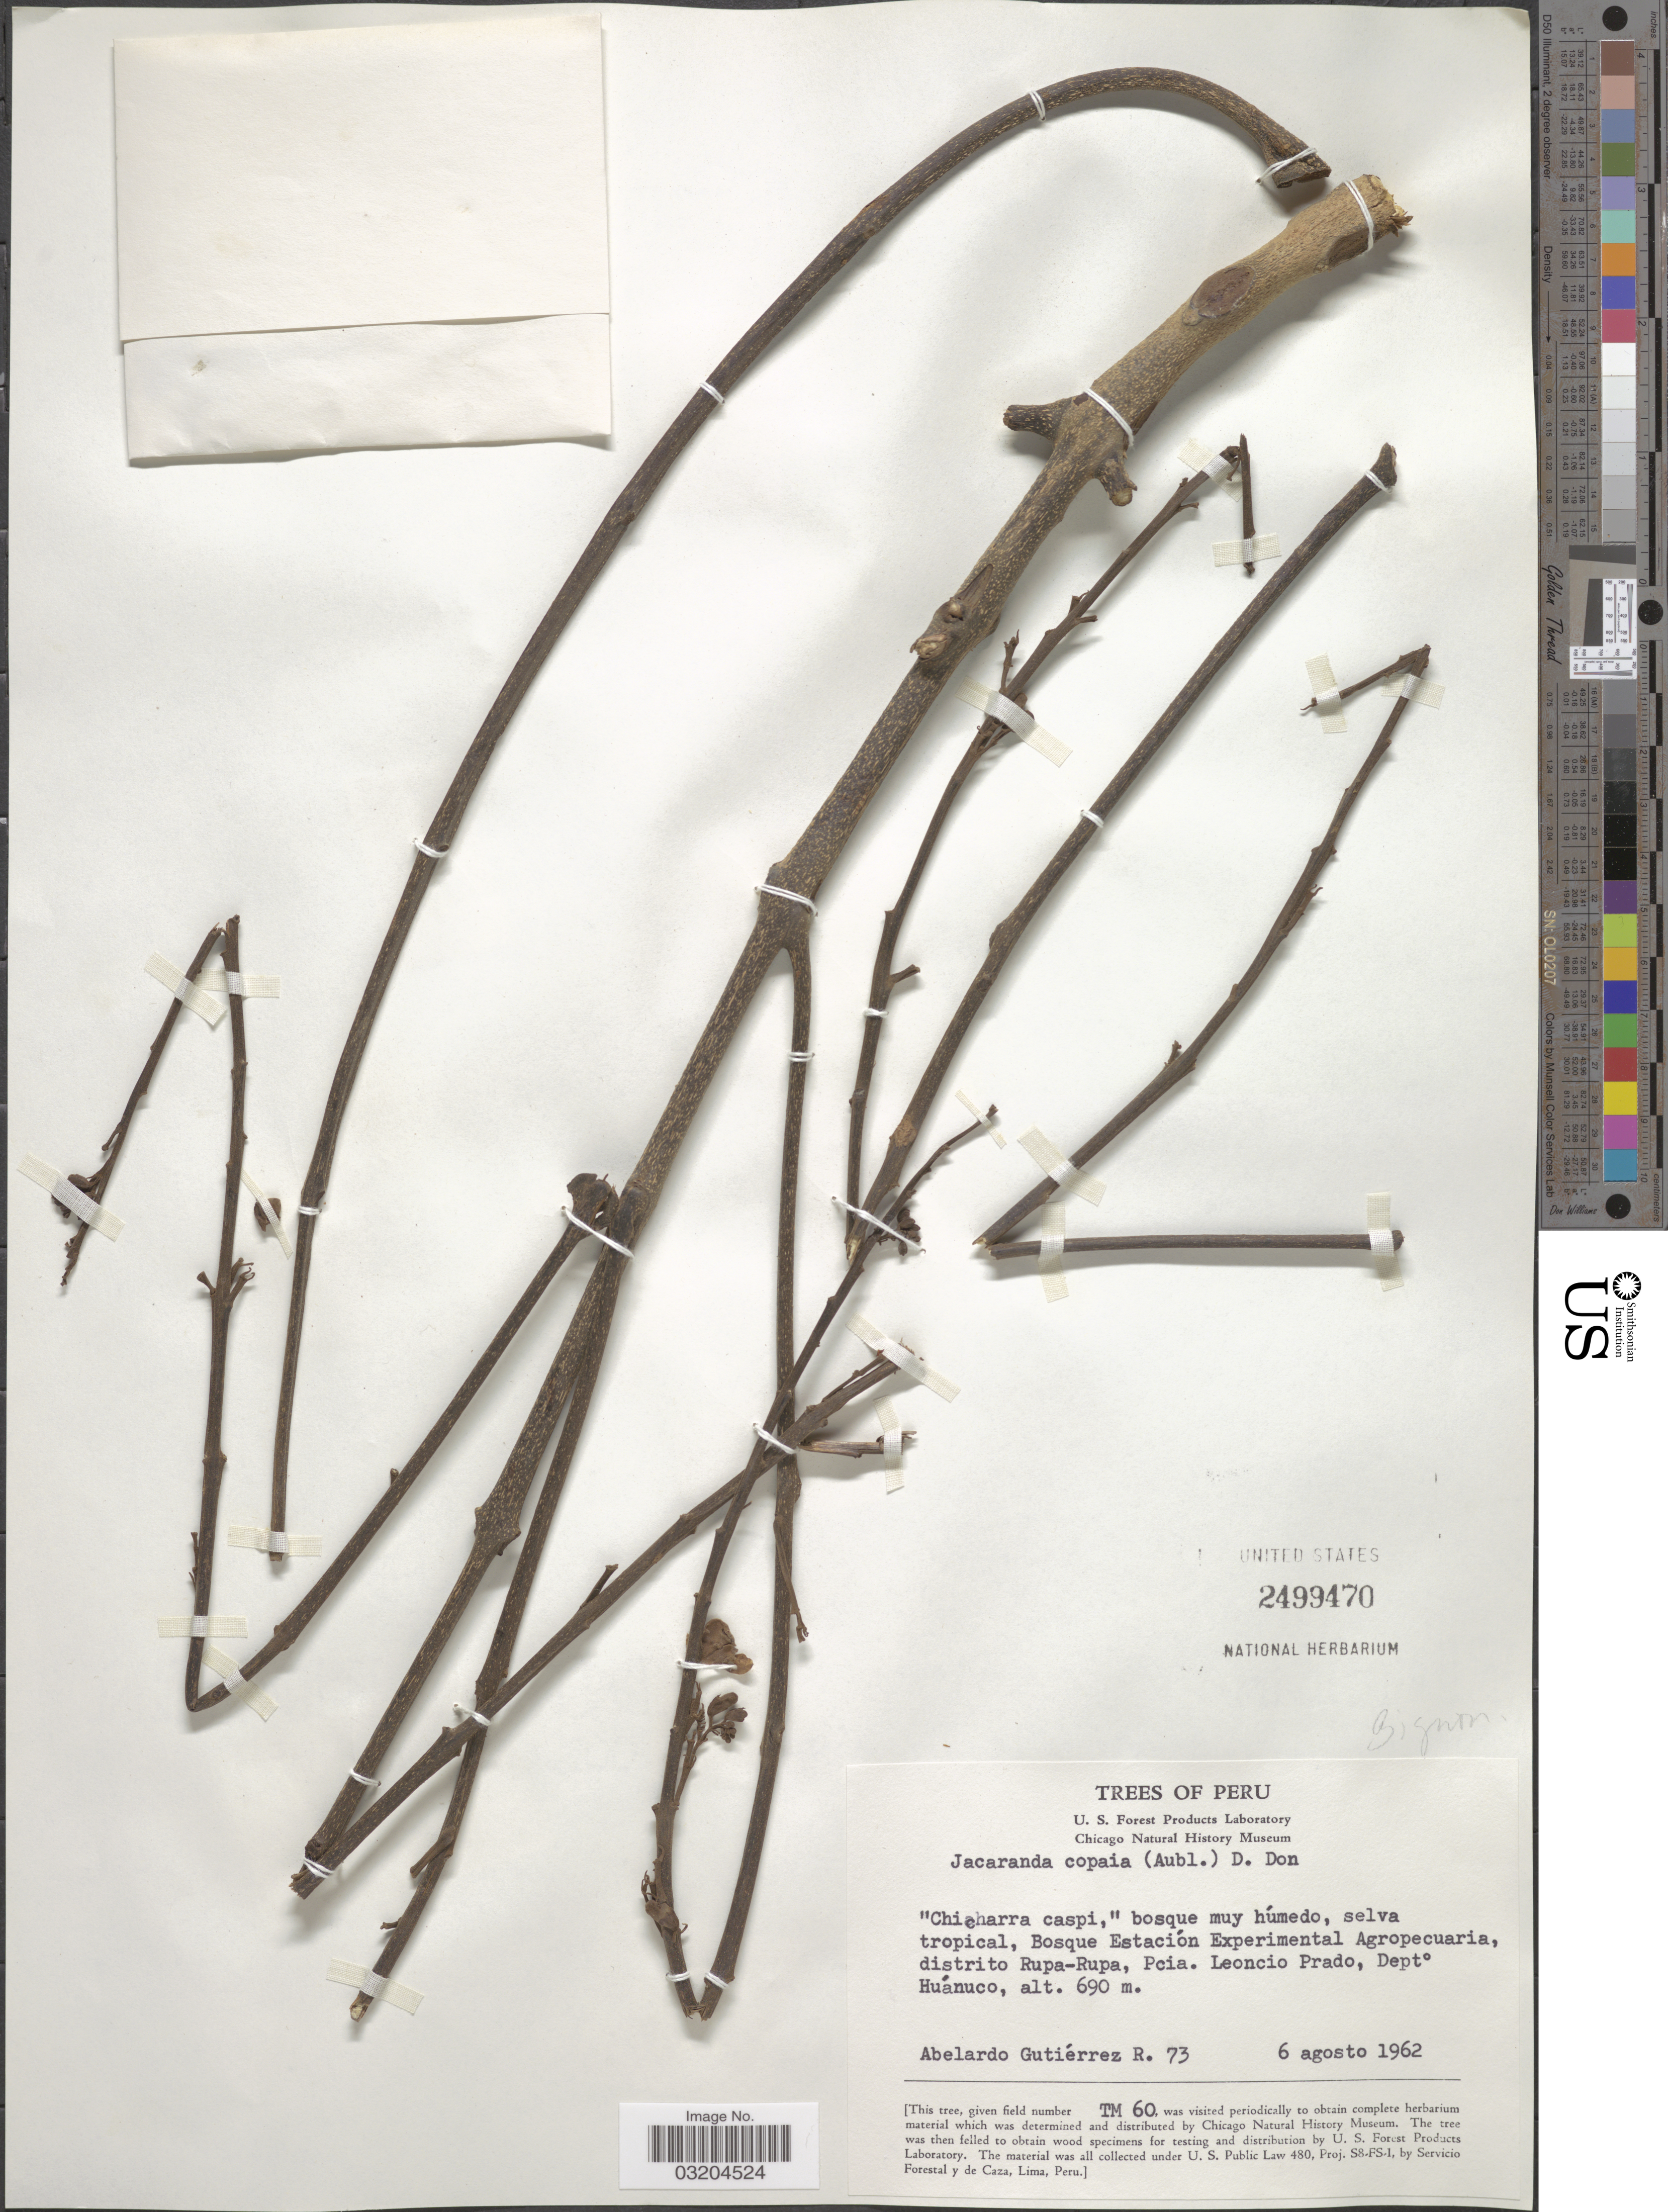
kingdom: Plantae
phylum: Tracheophyta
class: Magnoliopsida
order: Lamiales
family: Bignoniaceae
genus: Jacaranda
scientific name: Jacaranda copaia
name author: (Aubl.) D. Don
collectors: A. Gutiérrez R.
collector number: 73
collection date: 1962-08-06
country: Peru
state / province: Huánuco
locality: Bosque Estación Experimental Agropecuaria, distrito Rupa-Rupa, Pcia. Leoncio Prado, Deptº Huánuco.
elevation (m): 690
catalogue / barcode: US 2499470